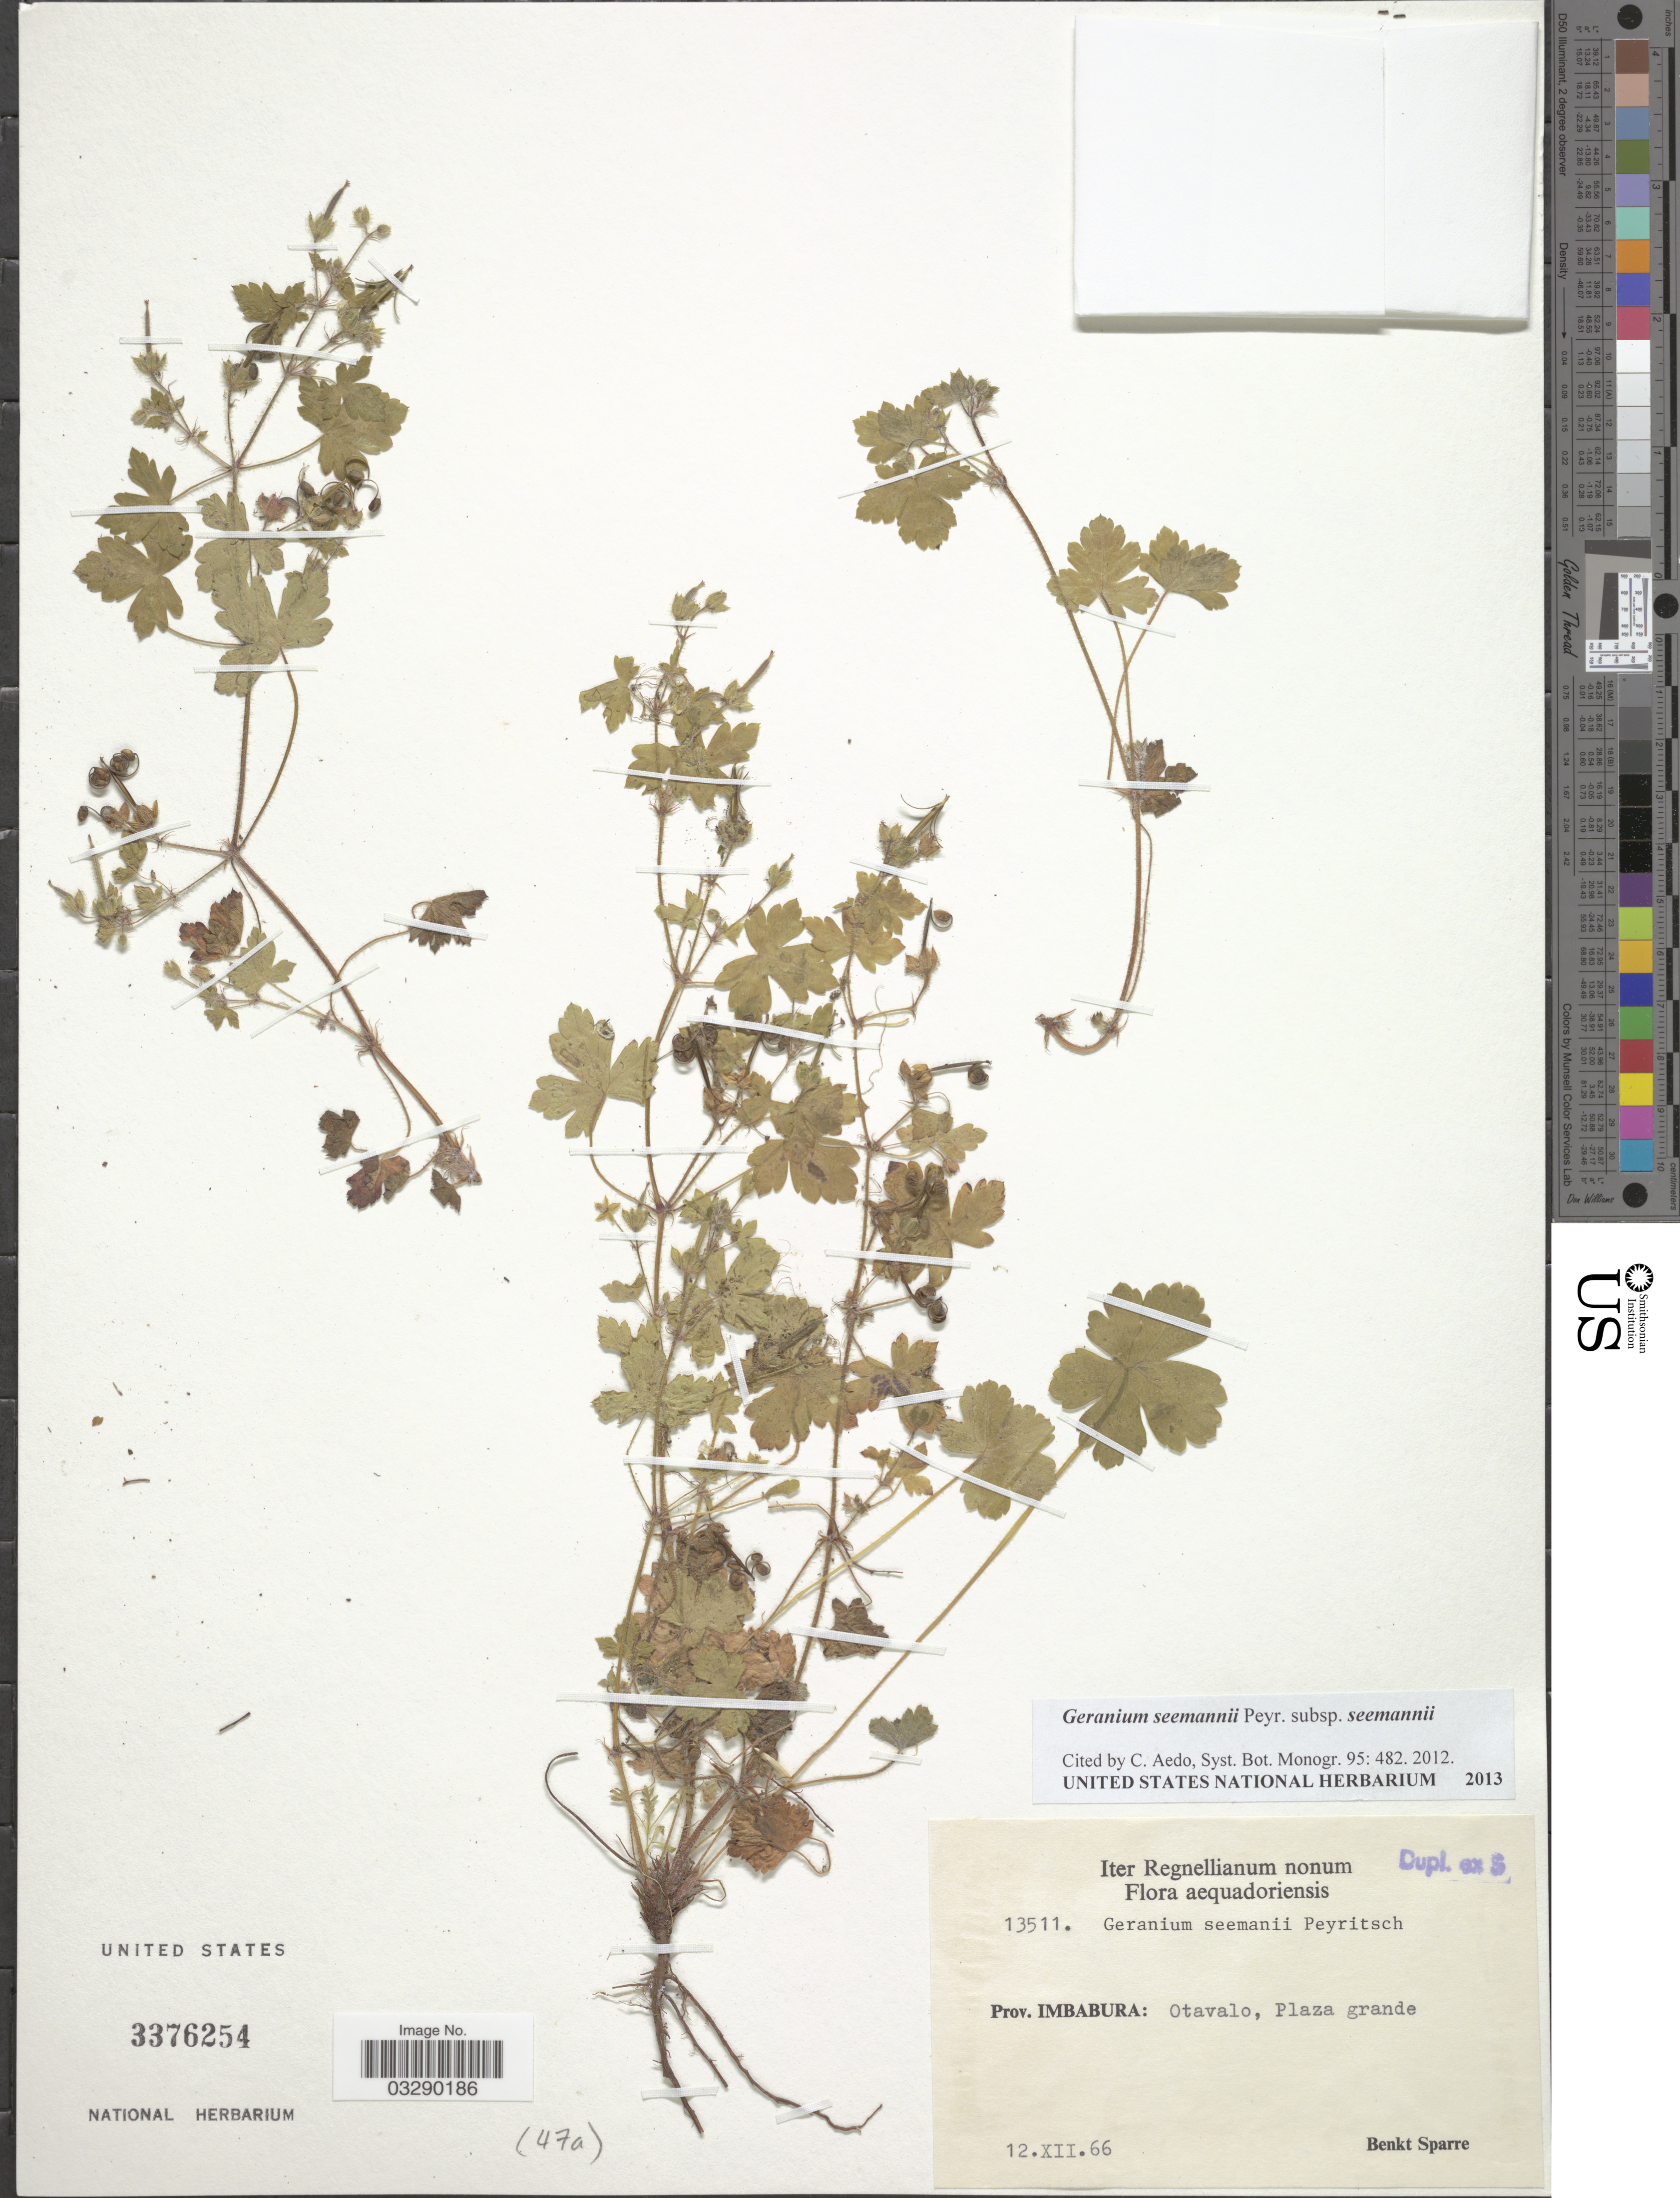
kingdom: Plantae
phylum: Tracheophyta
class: Magnoliopsida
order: Geraniales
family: Geraniaceae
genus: Geranium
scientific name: Geranium seemannii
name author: Peyr.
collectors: B. Sparre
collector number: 13511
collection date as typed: Transcribed d/m/y: 12/12/66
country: Ecuador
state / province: Imbabura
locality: Otavalo, Plaza grande.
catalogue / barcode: US 3376254